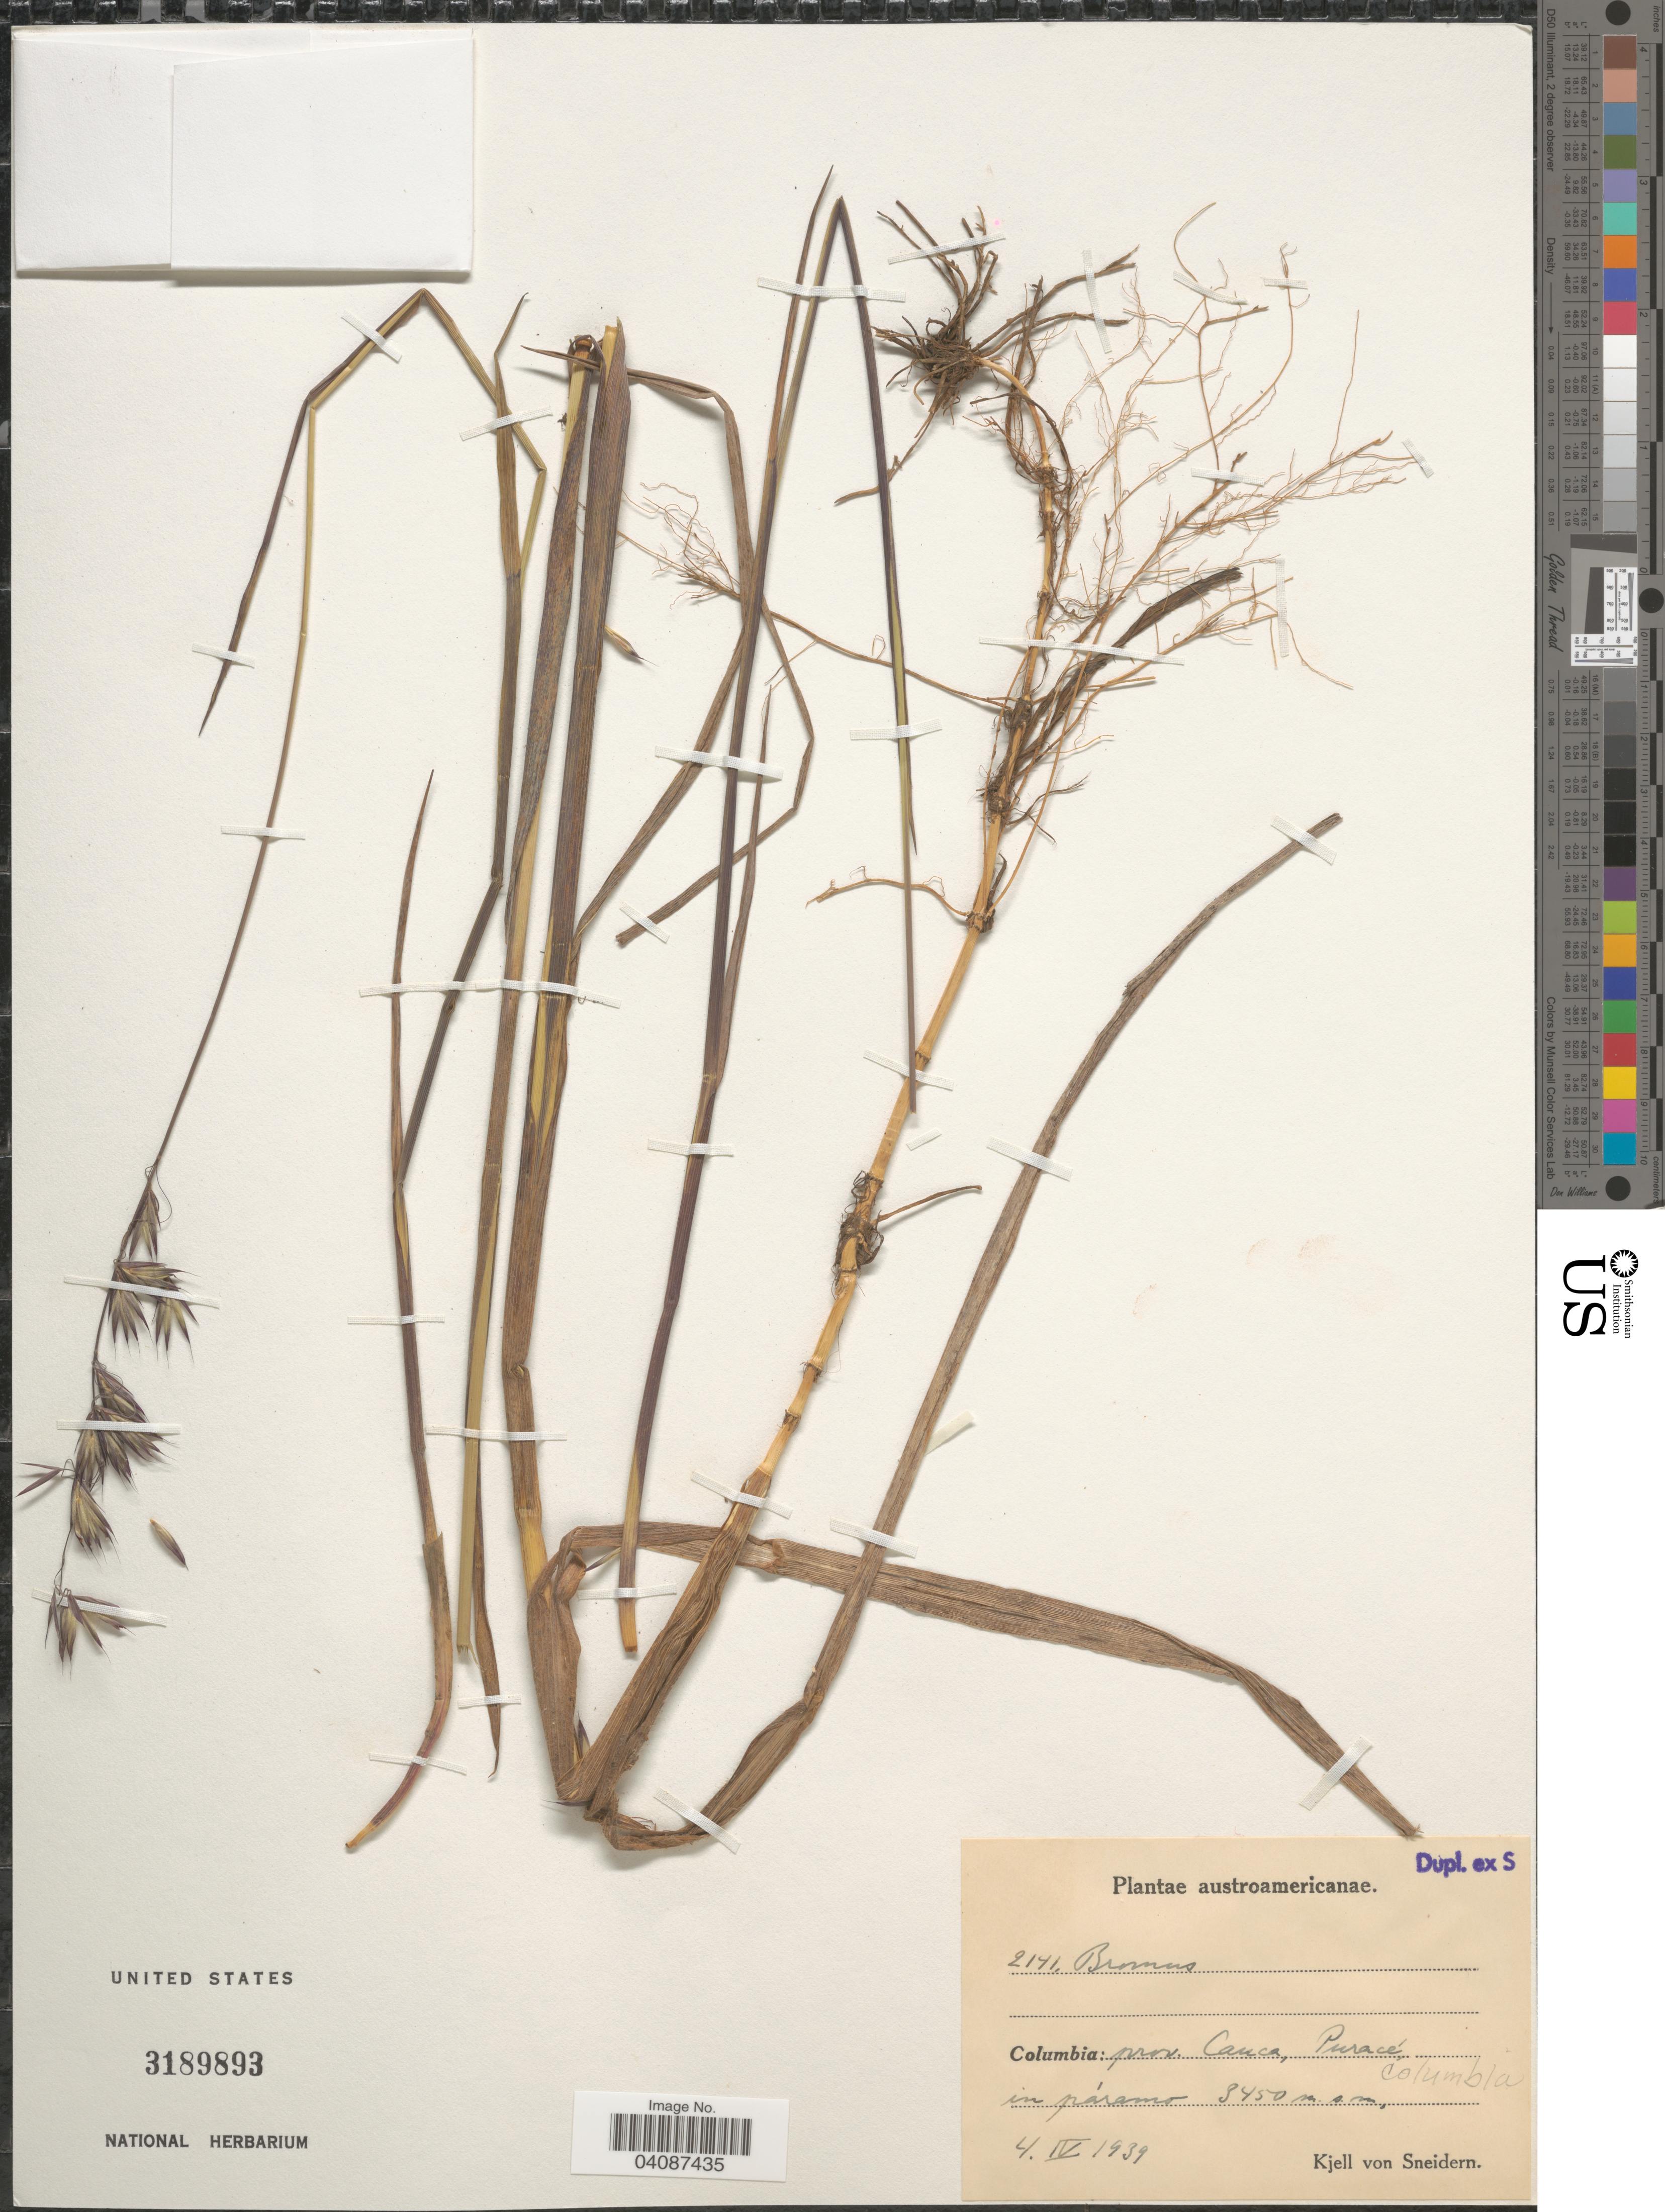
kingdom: Plantae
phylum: Tracheophyta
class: Liliopsida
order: Poales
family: Poaceae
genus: Bromus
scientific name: Bromus sp.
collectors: K. von Sneidern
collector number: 2141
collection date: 1939-04-04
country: Colombia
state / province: Cauca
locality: Austroamericanae. Puracé.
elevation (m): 3450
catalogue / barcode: US 3189893